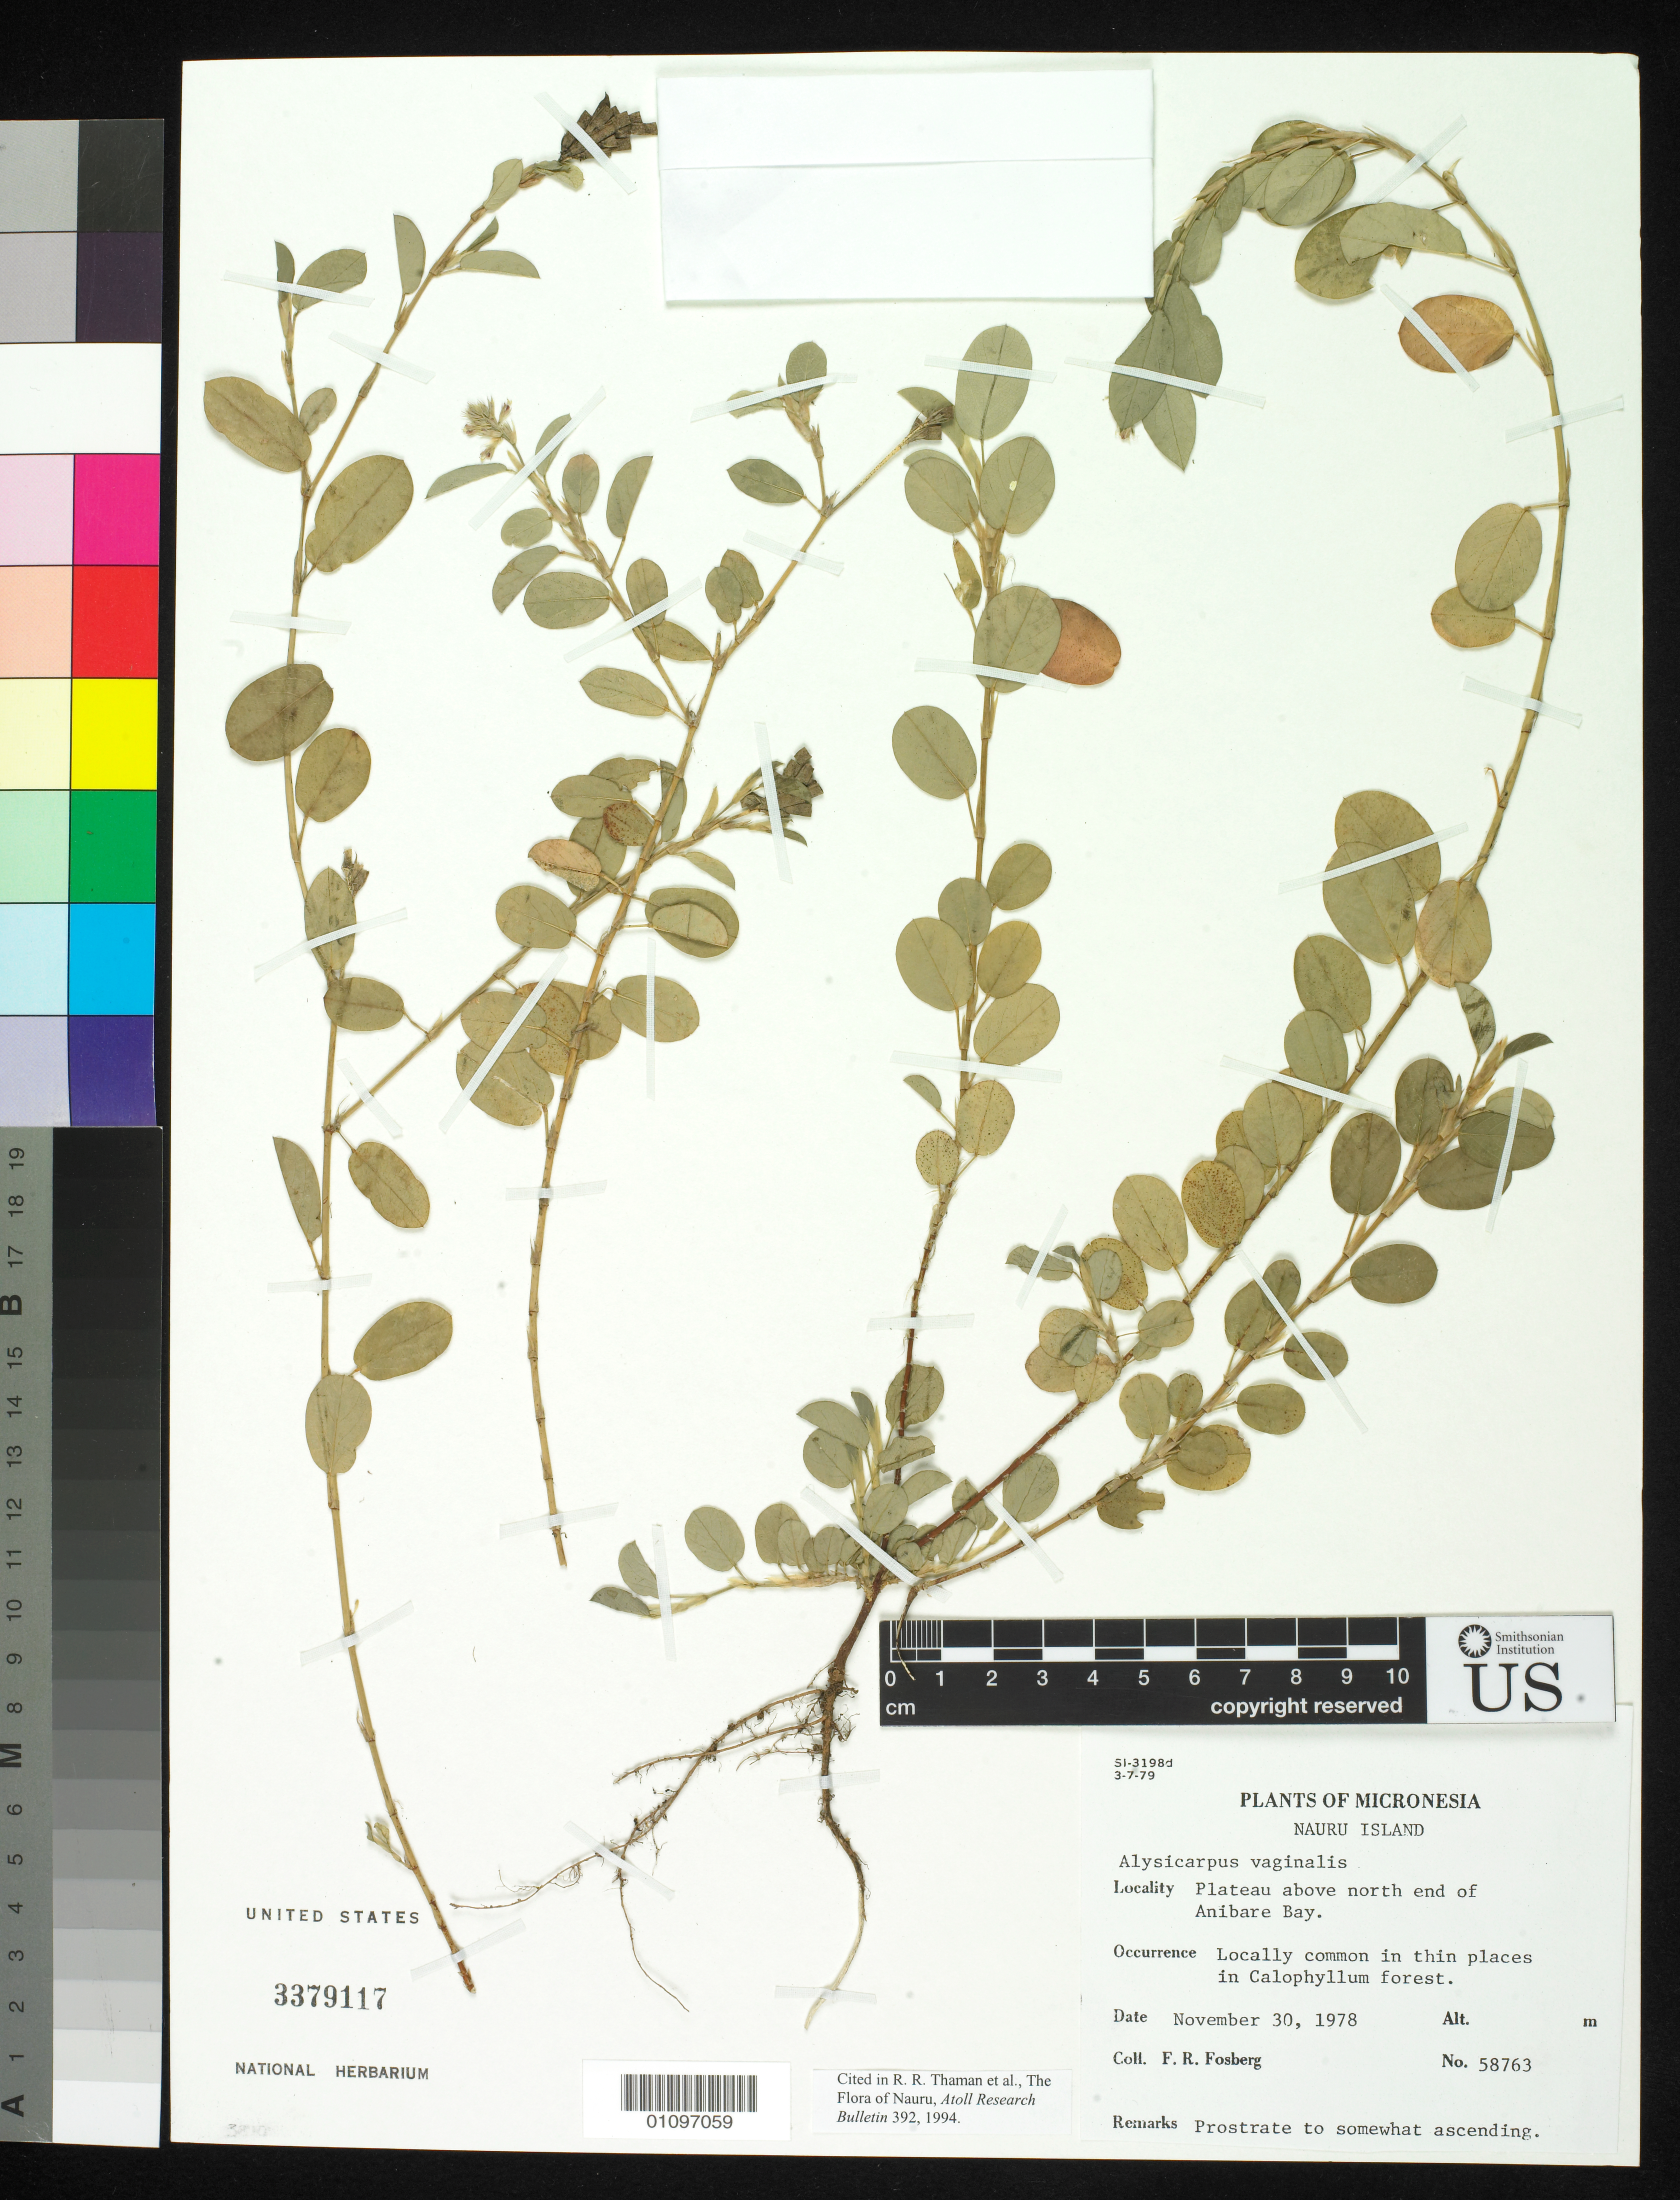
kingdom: Plantae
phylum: Tracheophyta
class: Magnoliopsida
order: Fabales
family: Fabaceae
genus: Alysicarpus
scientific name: Alysicarpus vaginalis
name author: (L.) DC.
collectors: F. R. Fosberg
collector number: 58763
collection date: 1978-11-30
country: Nauru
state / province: Anibare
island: Nauru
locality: Plateau above north end of Anibare Bay.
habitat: Common in thin places of Calophyllum forest.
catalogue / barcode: US 3379117